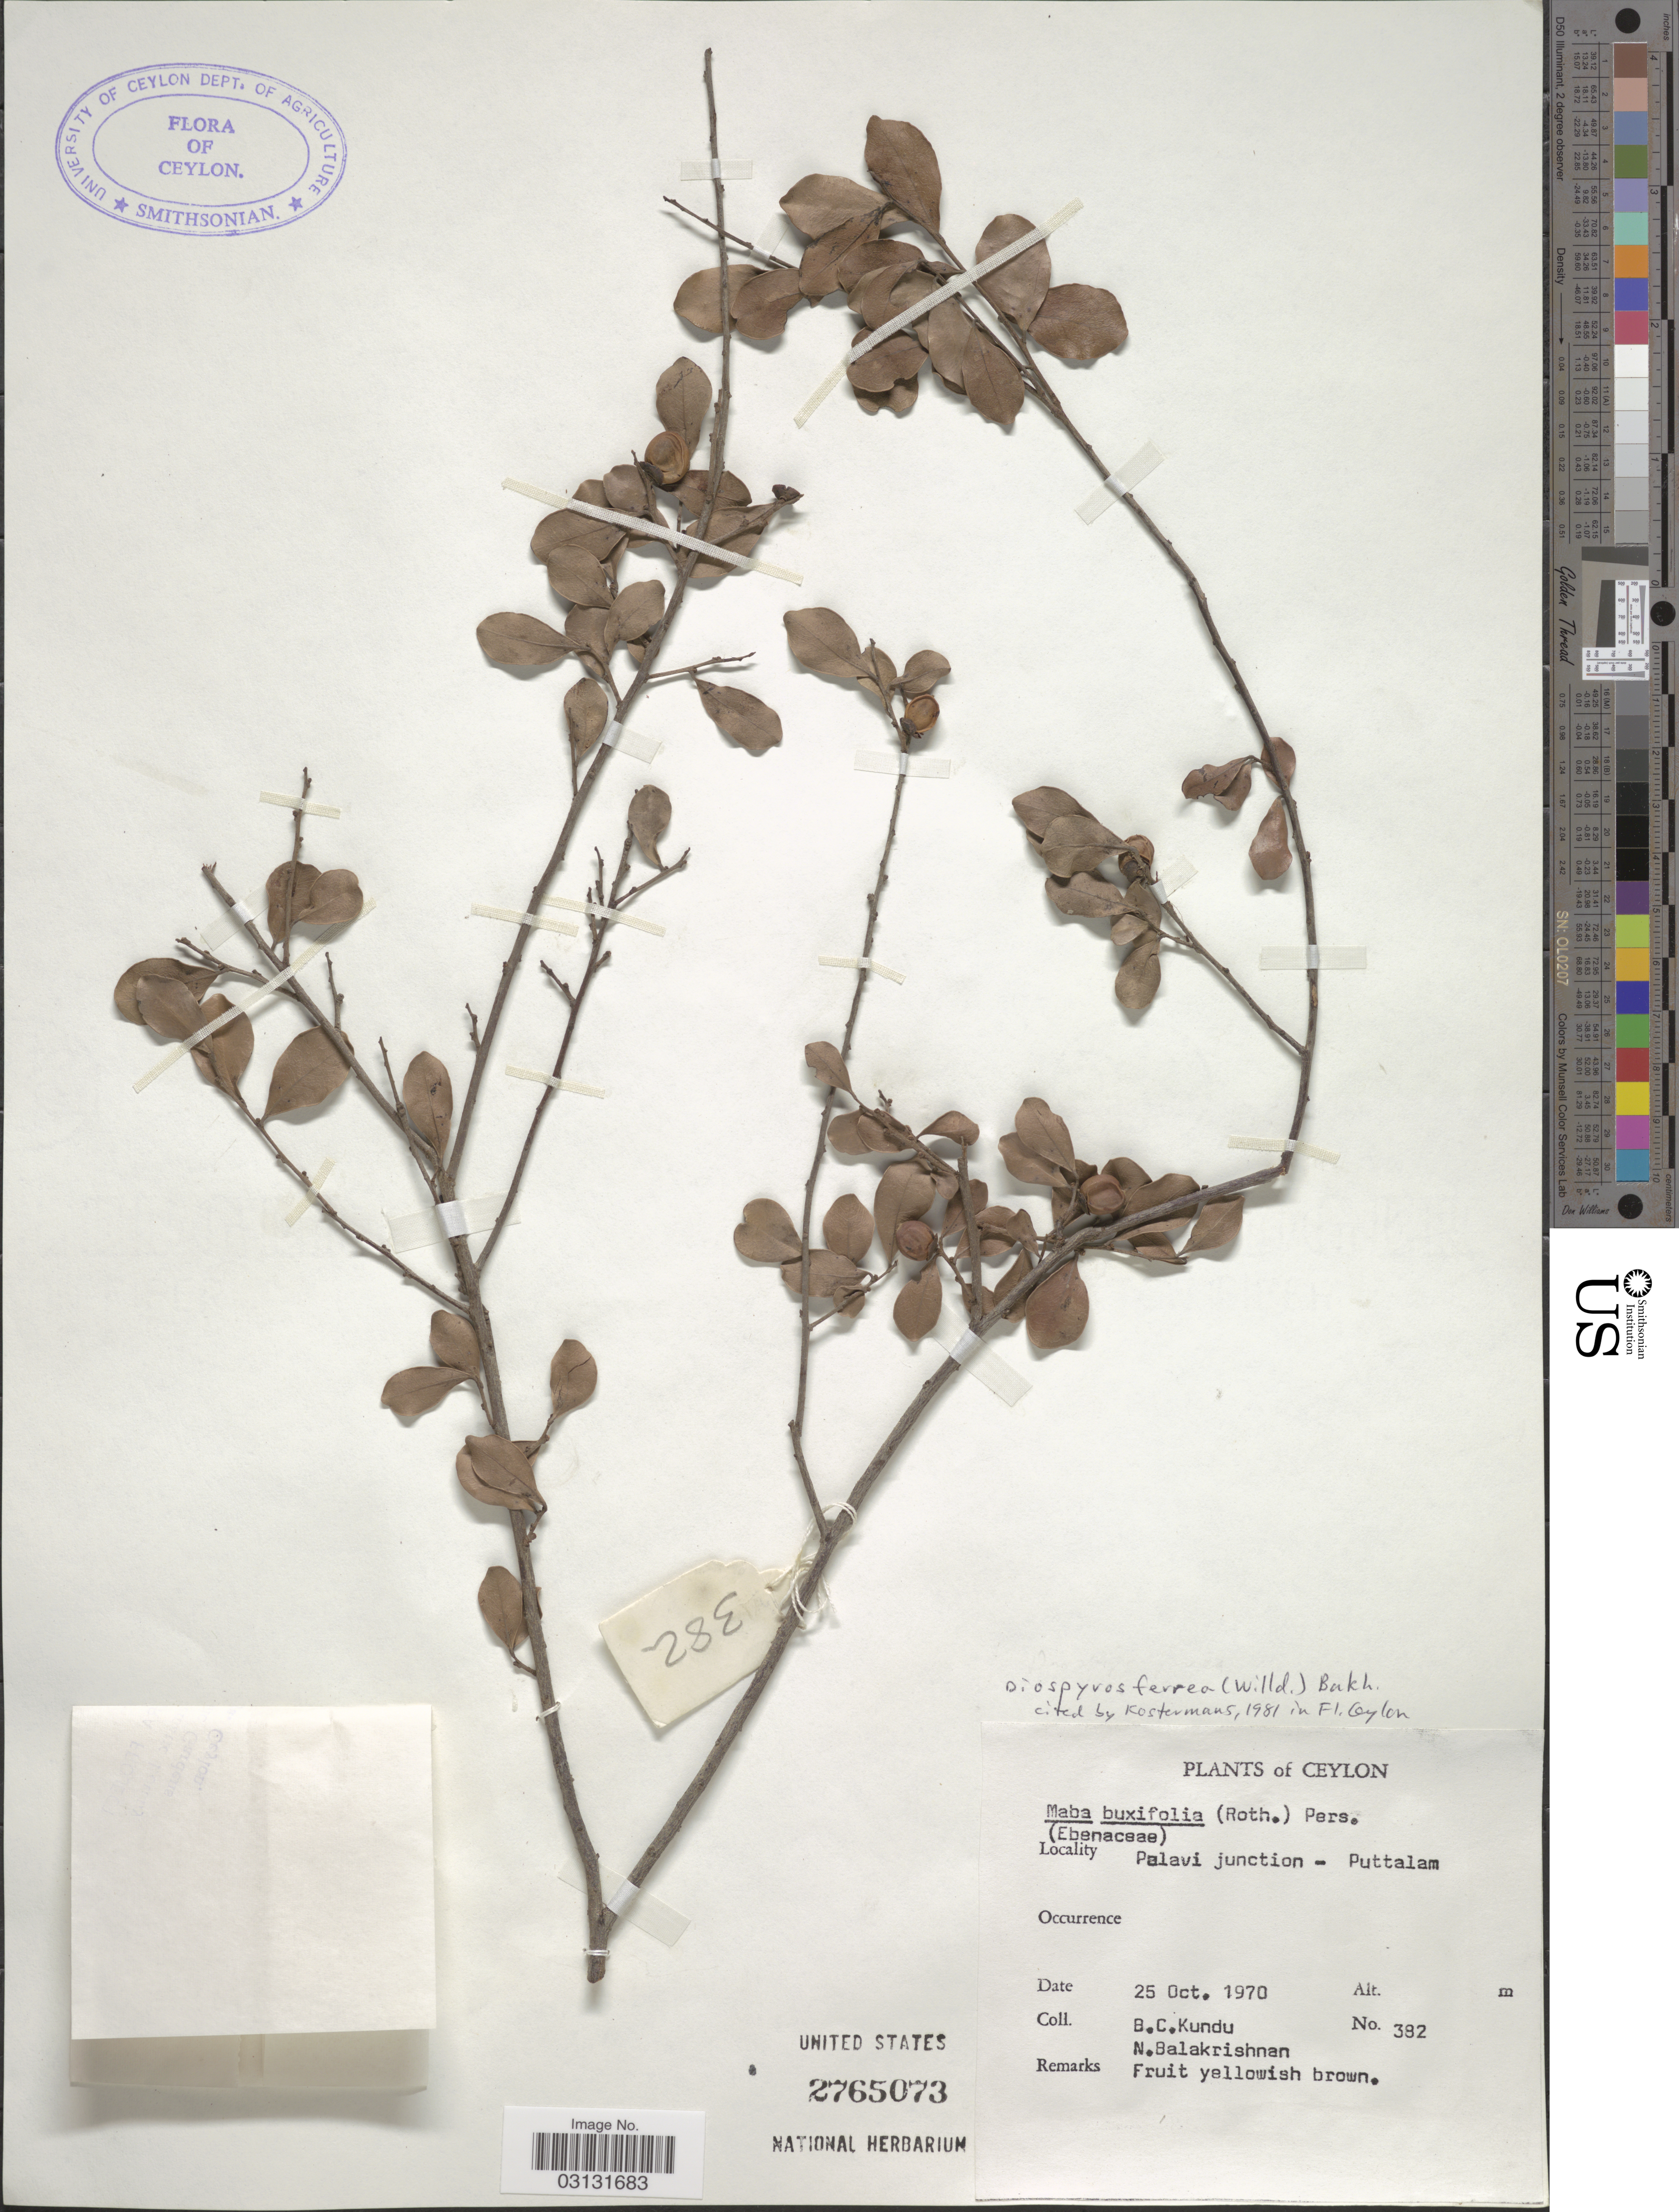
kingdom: Plantae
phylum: Tracheophyta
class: Magnoliopsida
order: Ericales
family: Ebenaceae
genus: Diospyros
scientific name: Diospyros ferrea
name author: (Willd.) Bakh.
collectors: B. C. Kundu & N. Balakrishnan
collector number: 382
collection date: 1970-10-25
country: Sri Lanka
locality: Ceylon. Palavi junction - Puttalam.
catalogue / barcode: US 2765073